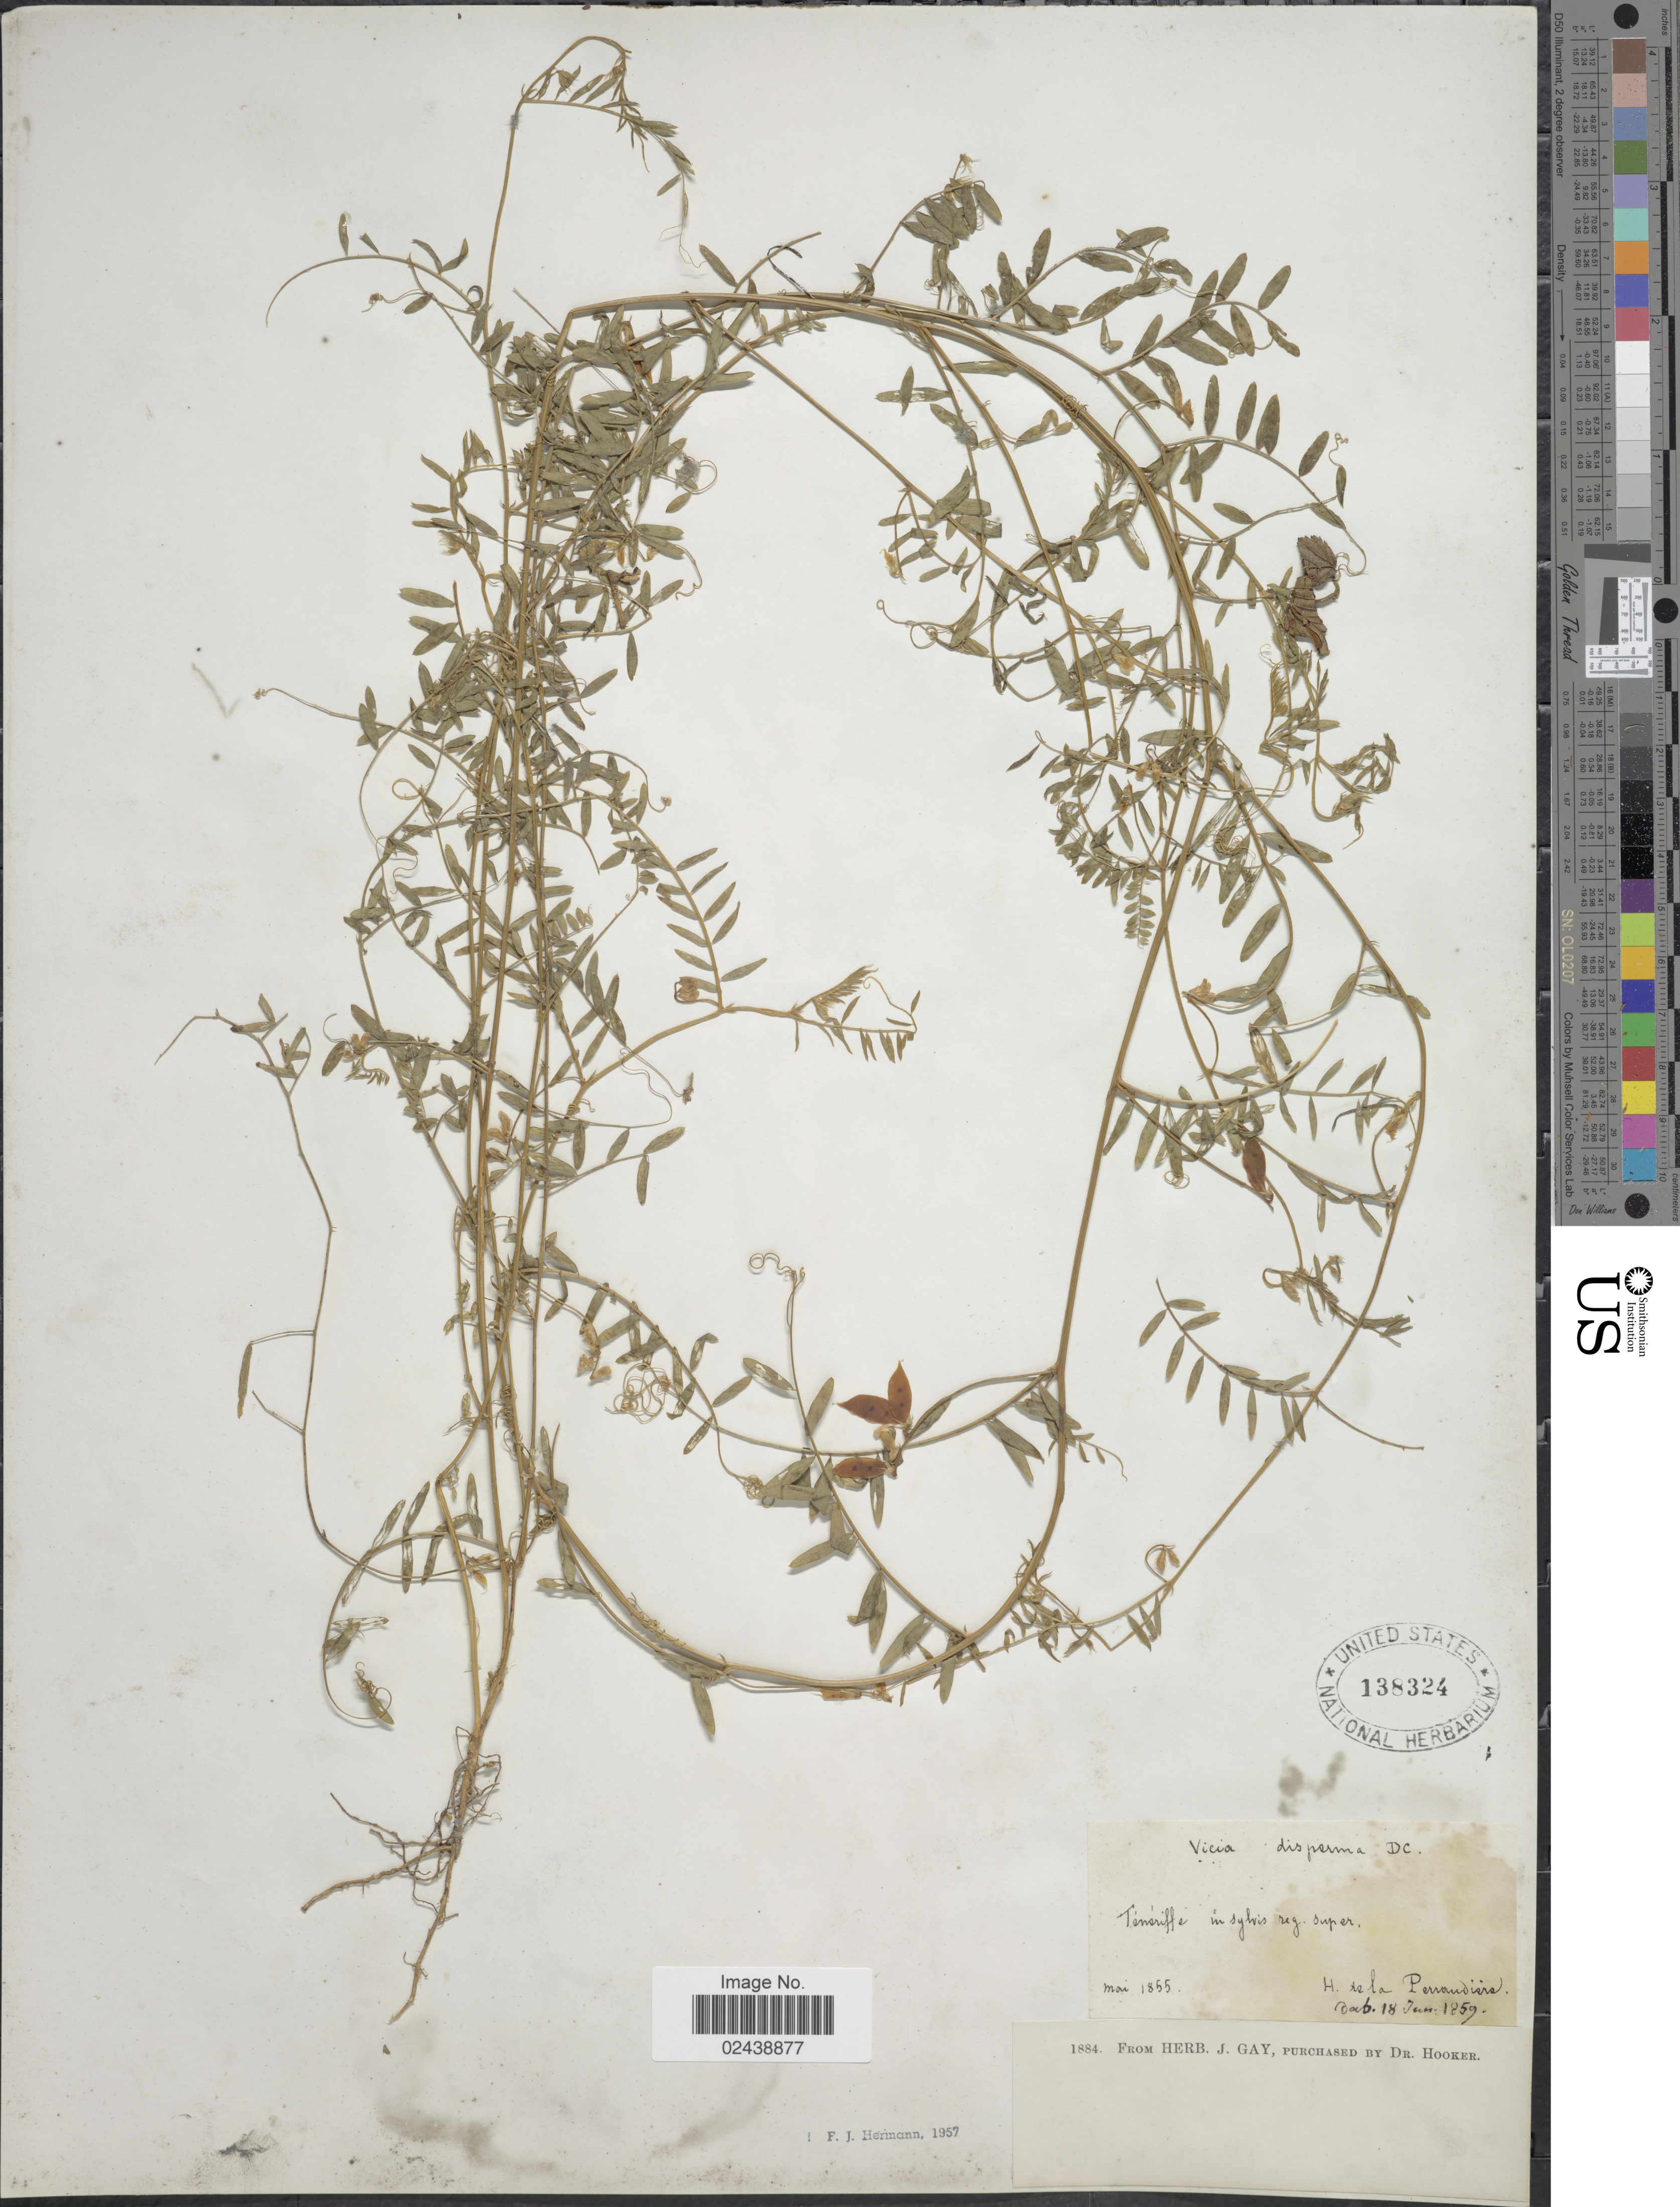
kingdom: Plantae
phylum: Tracheophyta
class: Magnoliopsida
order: Fabales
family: Fabaceae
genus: Vicia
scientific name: Vicia disperma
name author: DC.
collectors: H. de la Perraudière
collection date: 1855-05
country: Spain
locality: Teneriffe in sylvis reg. super.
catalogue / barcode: US 138324